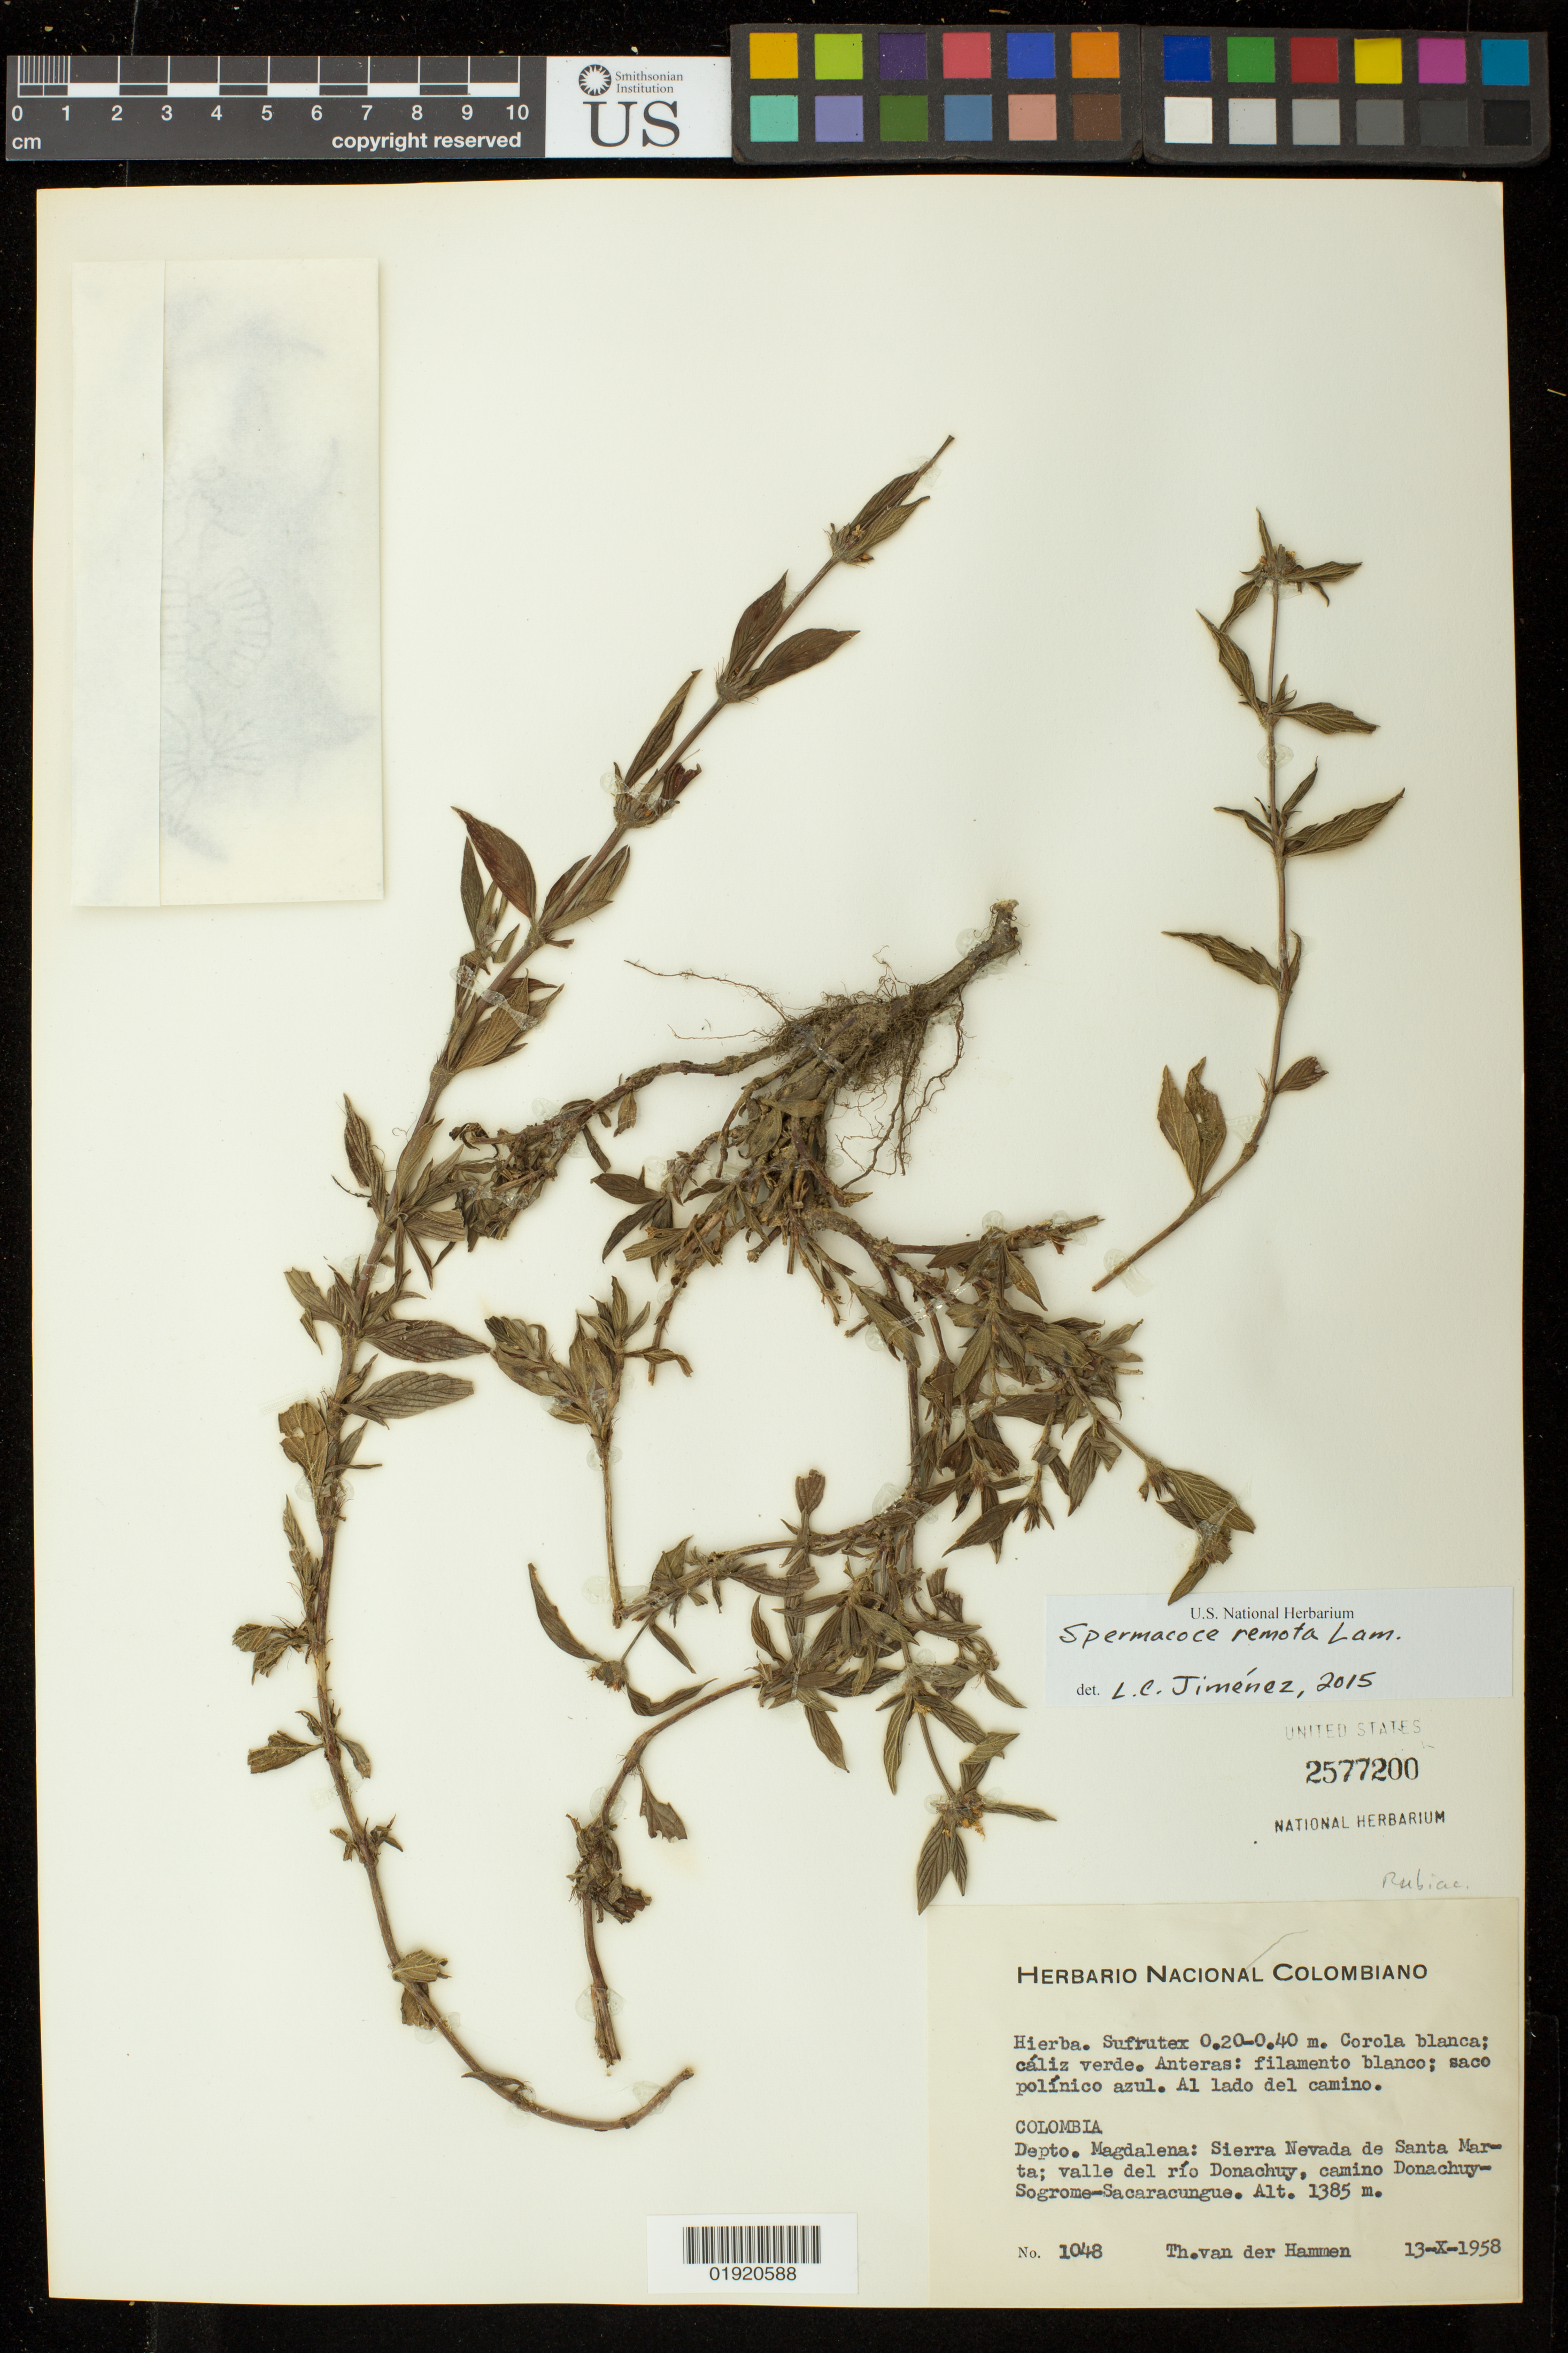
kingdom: Plantae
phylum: Tracheophyta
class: Magnoliopsida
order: Gentianales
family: Rubiaceae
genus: Spermacoce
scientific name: Spermacoce remota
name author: Lam.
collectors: T. Van der Hammen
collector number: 1048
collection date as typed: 13-X-1958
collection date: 1958-10-13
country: Colombia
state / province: Magdalena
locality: Colombia. Depto. Magdalena: Sierra Nevada de Santa Marta; valle del rio Donachuy, camino Donachuy-Sogrome-Sacaracungue.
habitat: Al lado del camino.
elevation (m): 1385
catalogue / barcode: US 2577200